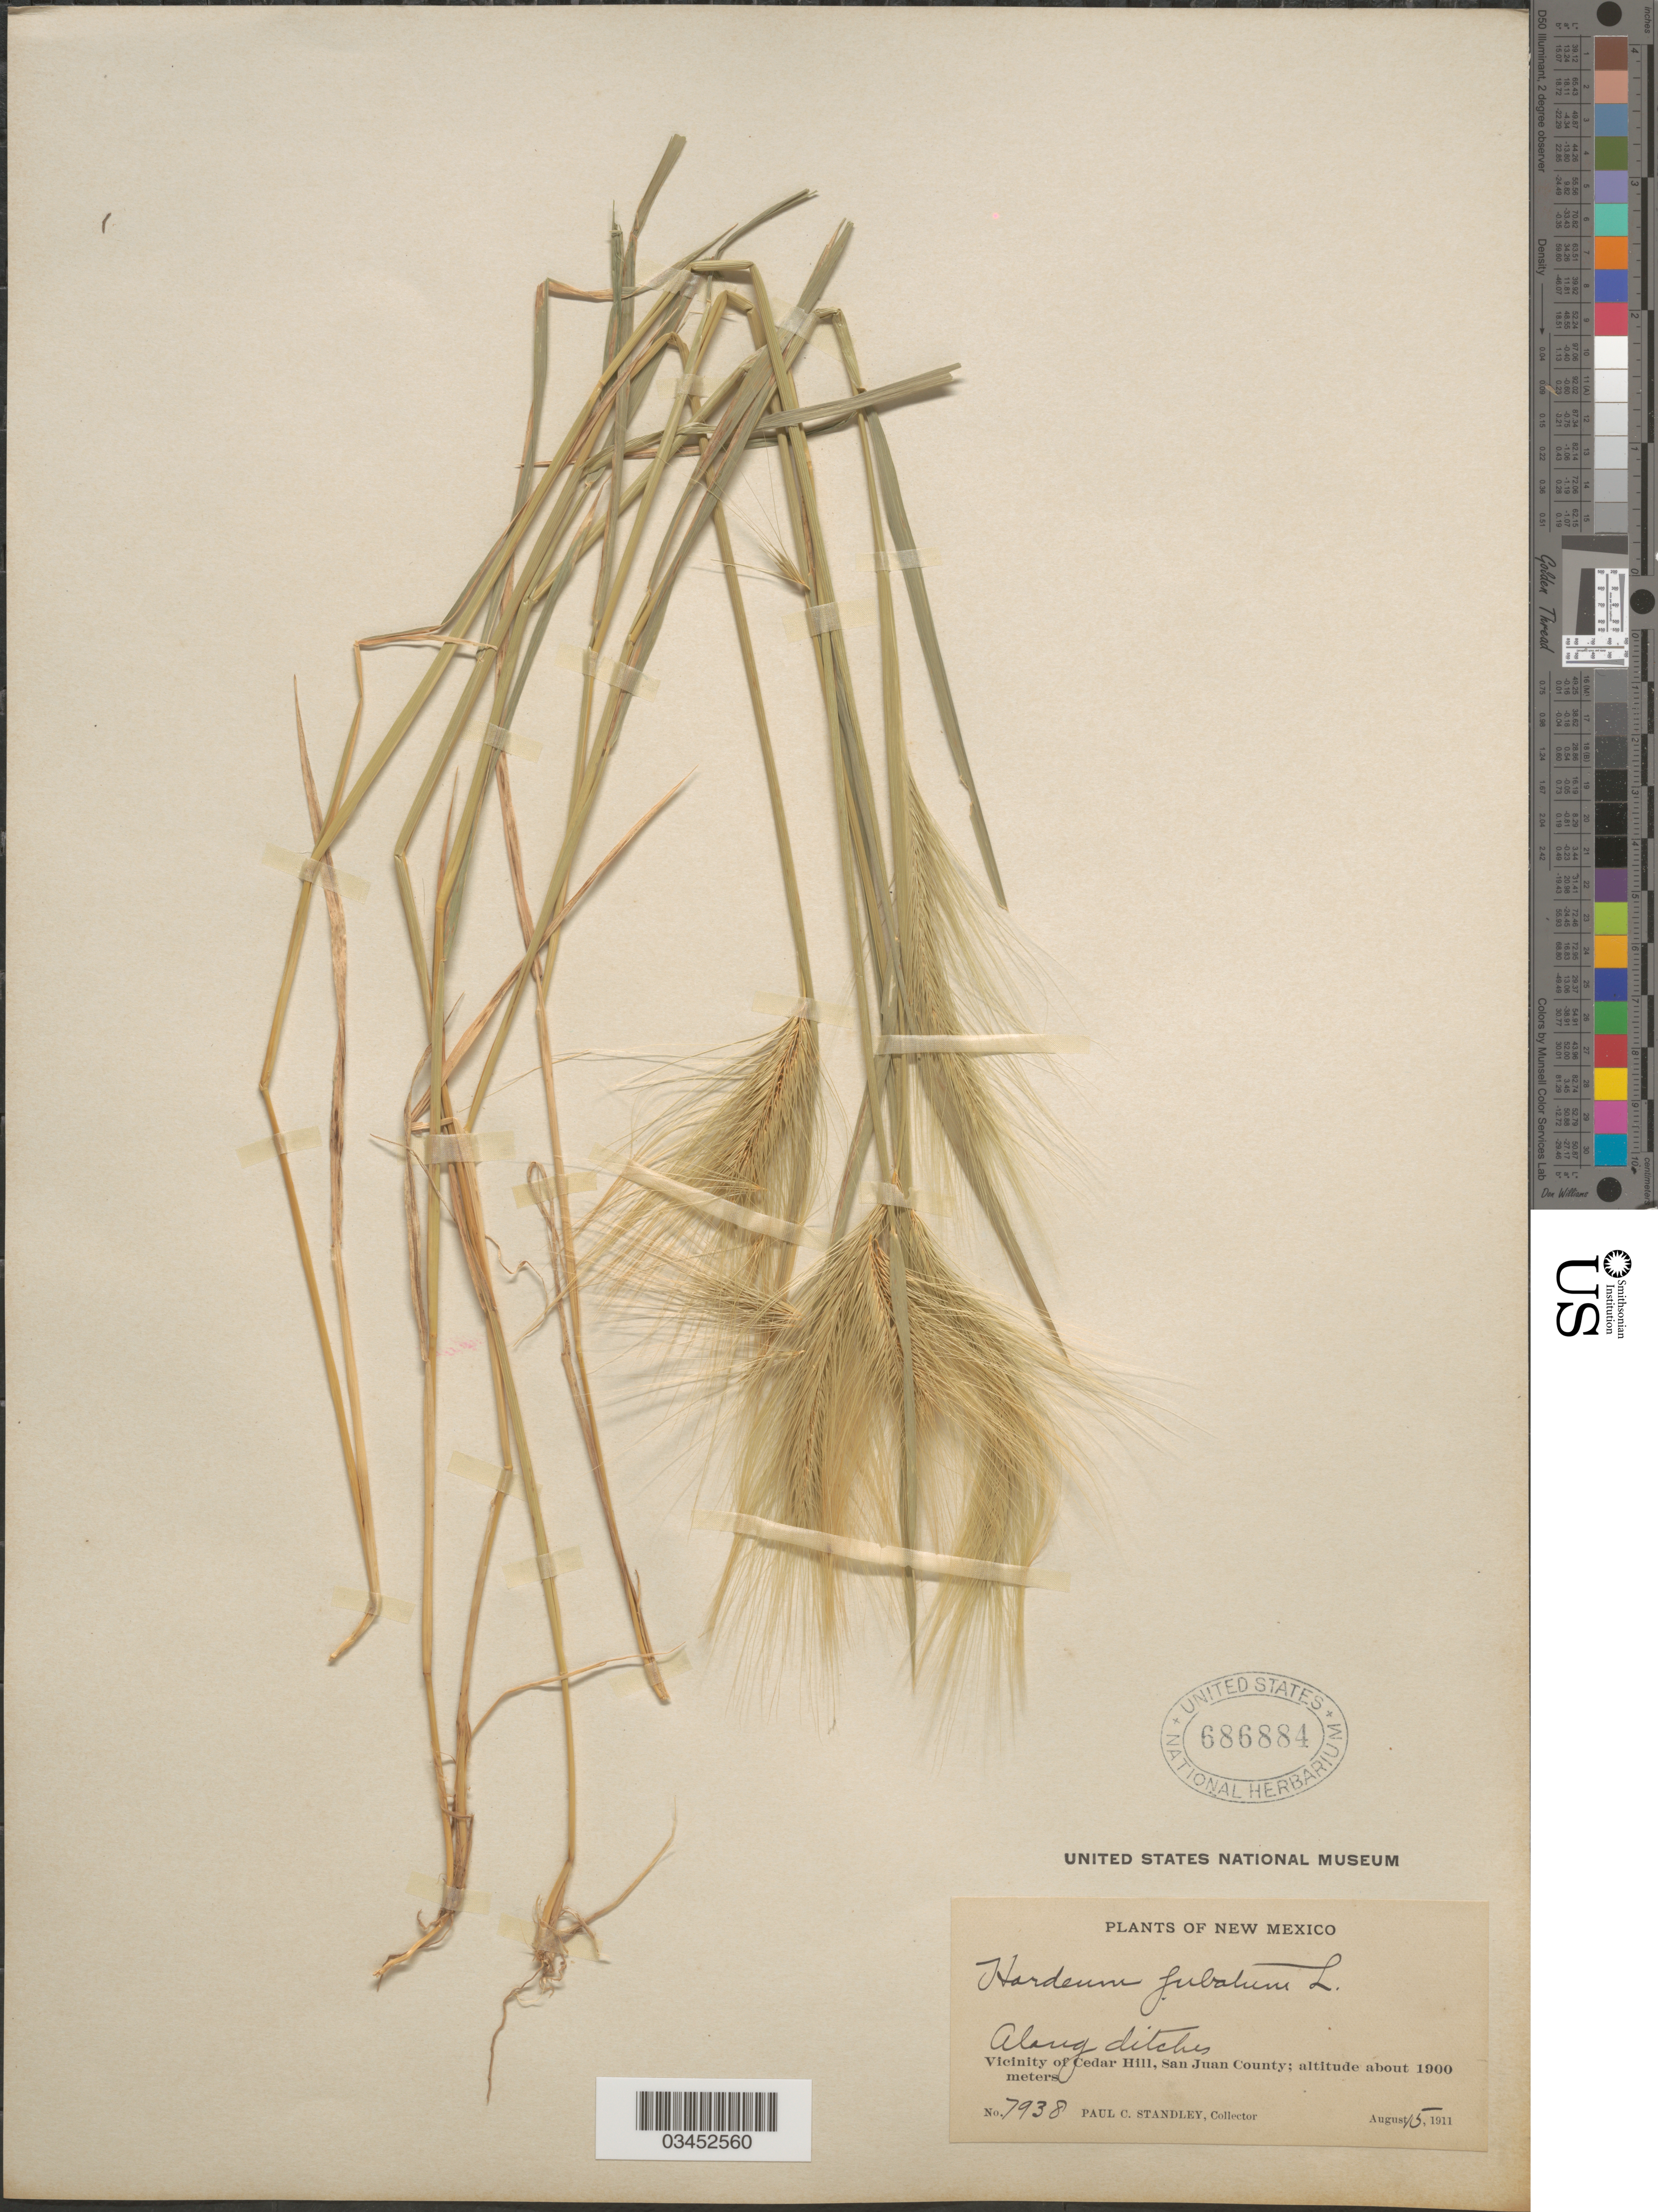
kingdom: Plantae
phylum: Tracheophyta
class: Liliopsida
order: Poales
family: Poaceae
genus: Hordeum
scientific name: Hordeum jubatum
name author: L.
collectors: P. C. Standley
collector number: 7938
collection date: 1911-08-15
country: United States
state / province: New Mexico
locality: Along ditches. Vicinity of Cedar Hill, San Juan County.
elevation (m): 1900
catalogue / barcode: US 686884